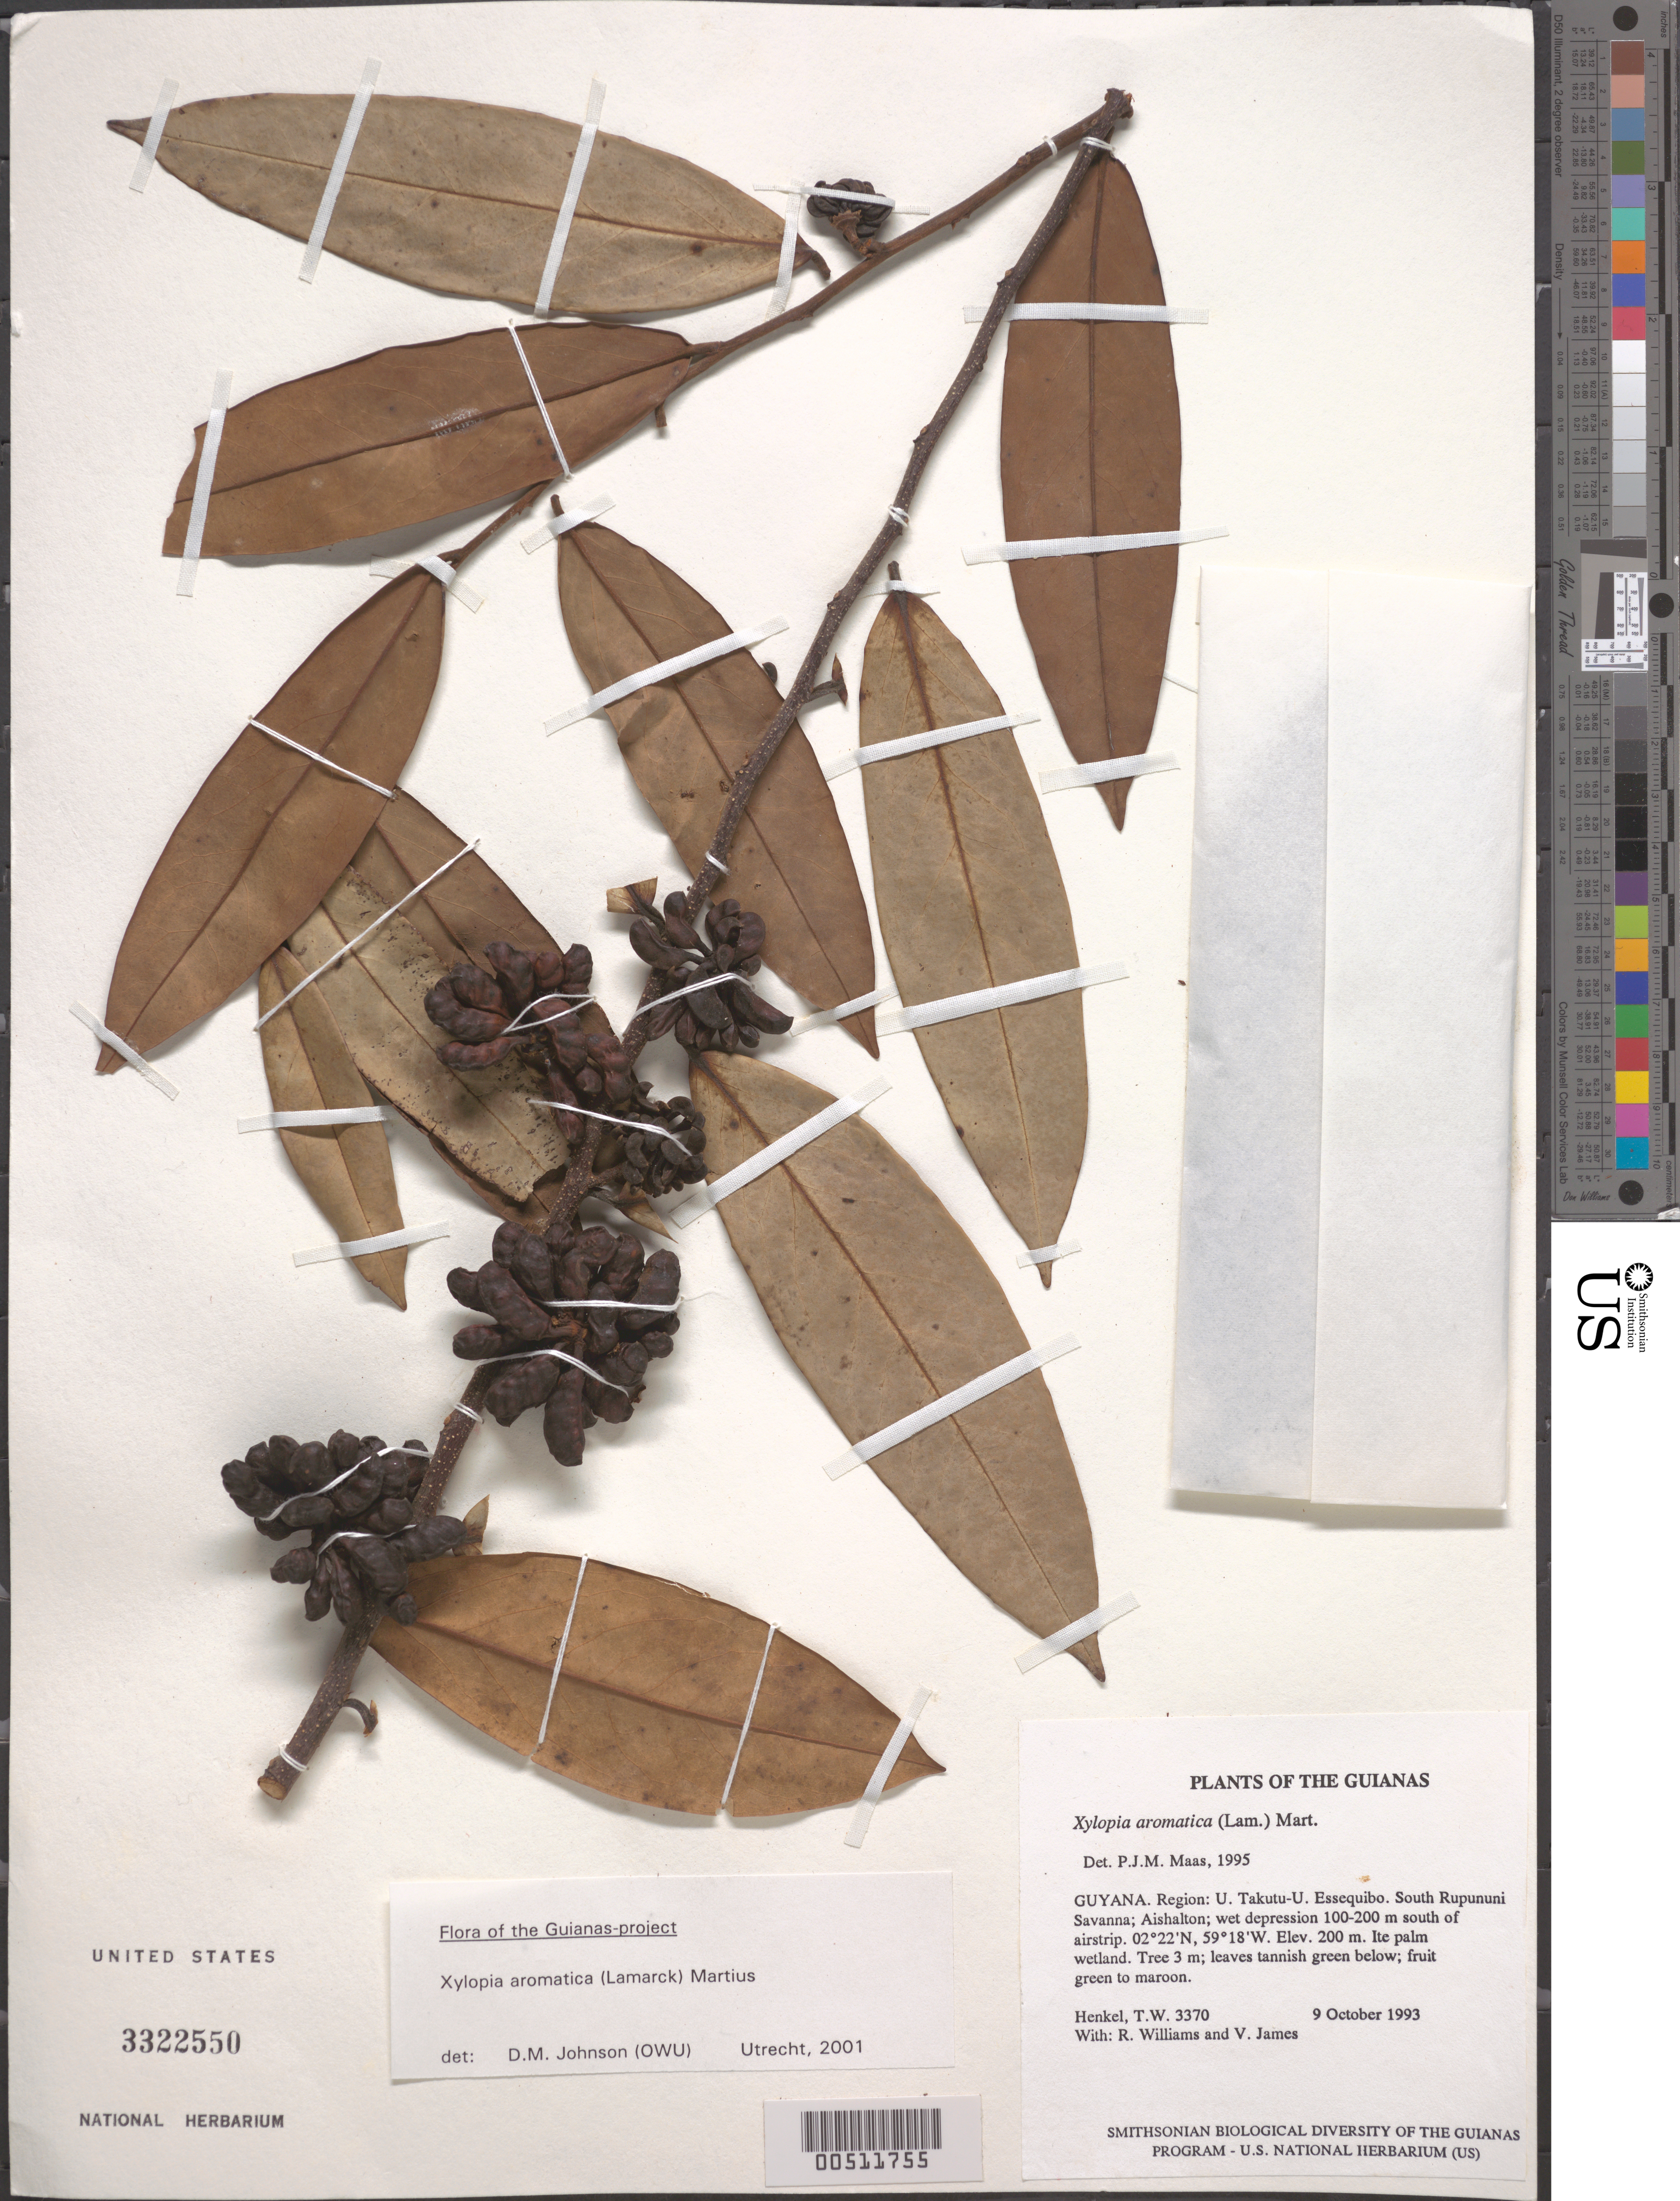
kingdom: Plantae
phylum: Tracheophyta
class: Magnoliopsida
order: Magnoliales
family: Annonaceae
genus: Xylopia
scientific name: Xylopia aromatica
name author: (Lam.) Mart.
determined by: Johnson, D. M.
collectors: T. Henkel, R. Williams & V. James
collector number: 3370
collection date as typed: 9 October 1993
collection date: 1993-10-09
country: Guyana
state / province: U. Takutu-U. Essequibo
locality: South Rupununi Savanna; Aishalton; wet depression 100-200 m south of airstrip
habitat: Ite palm wetland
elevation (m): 200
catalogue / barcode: US 3322550